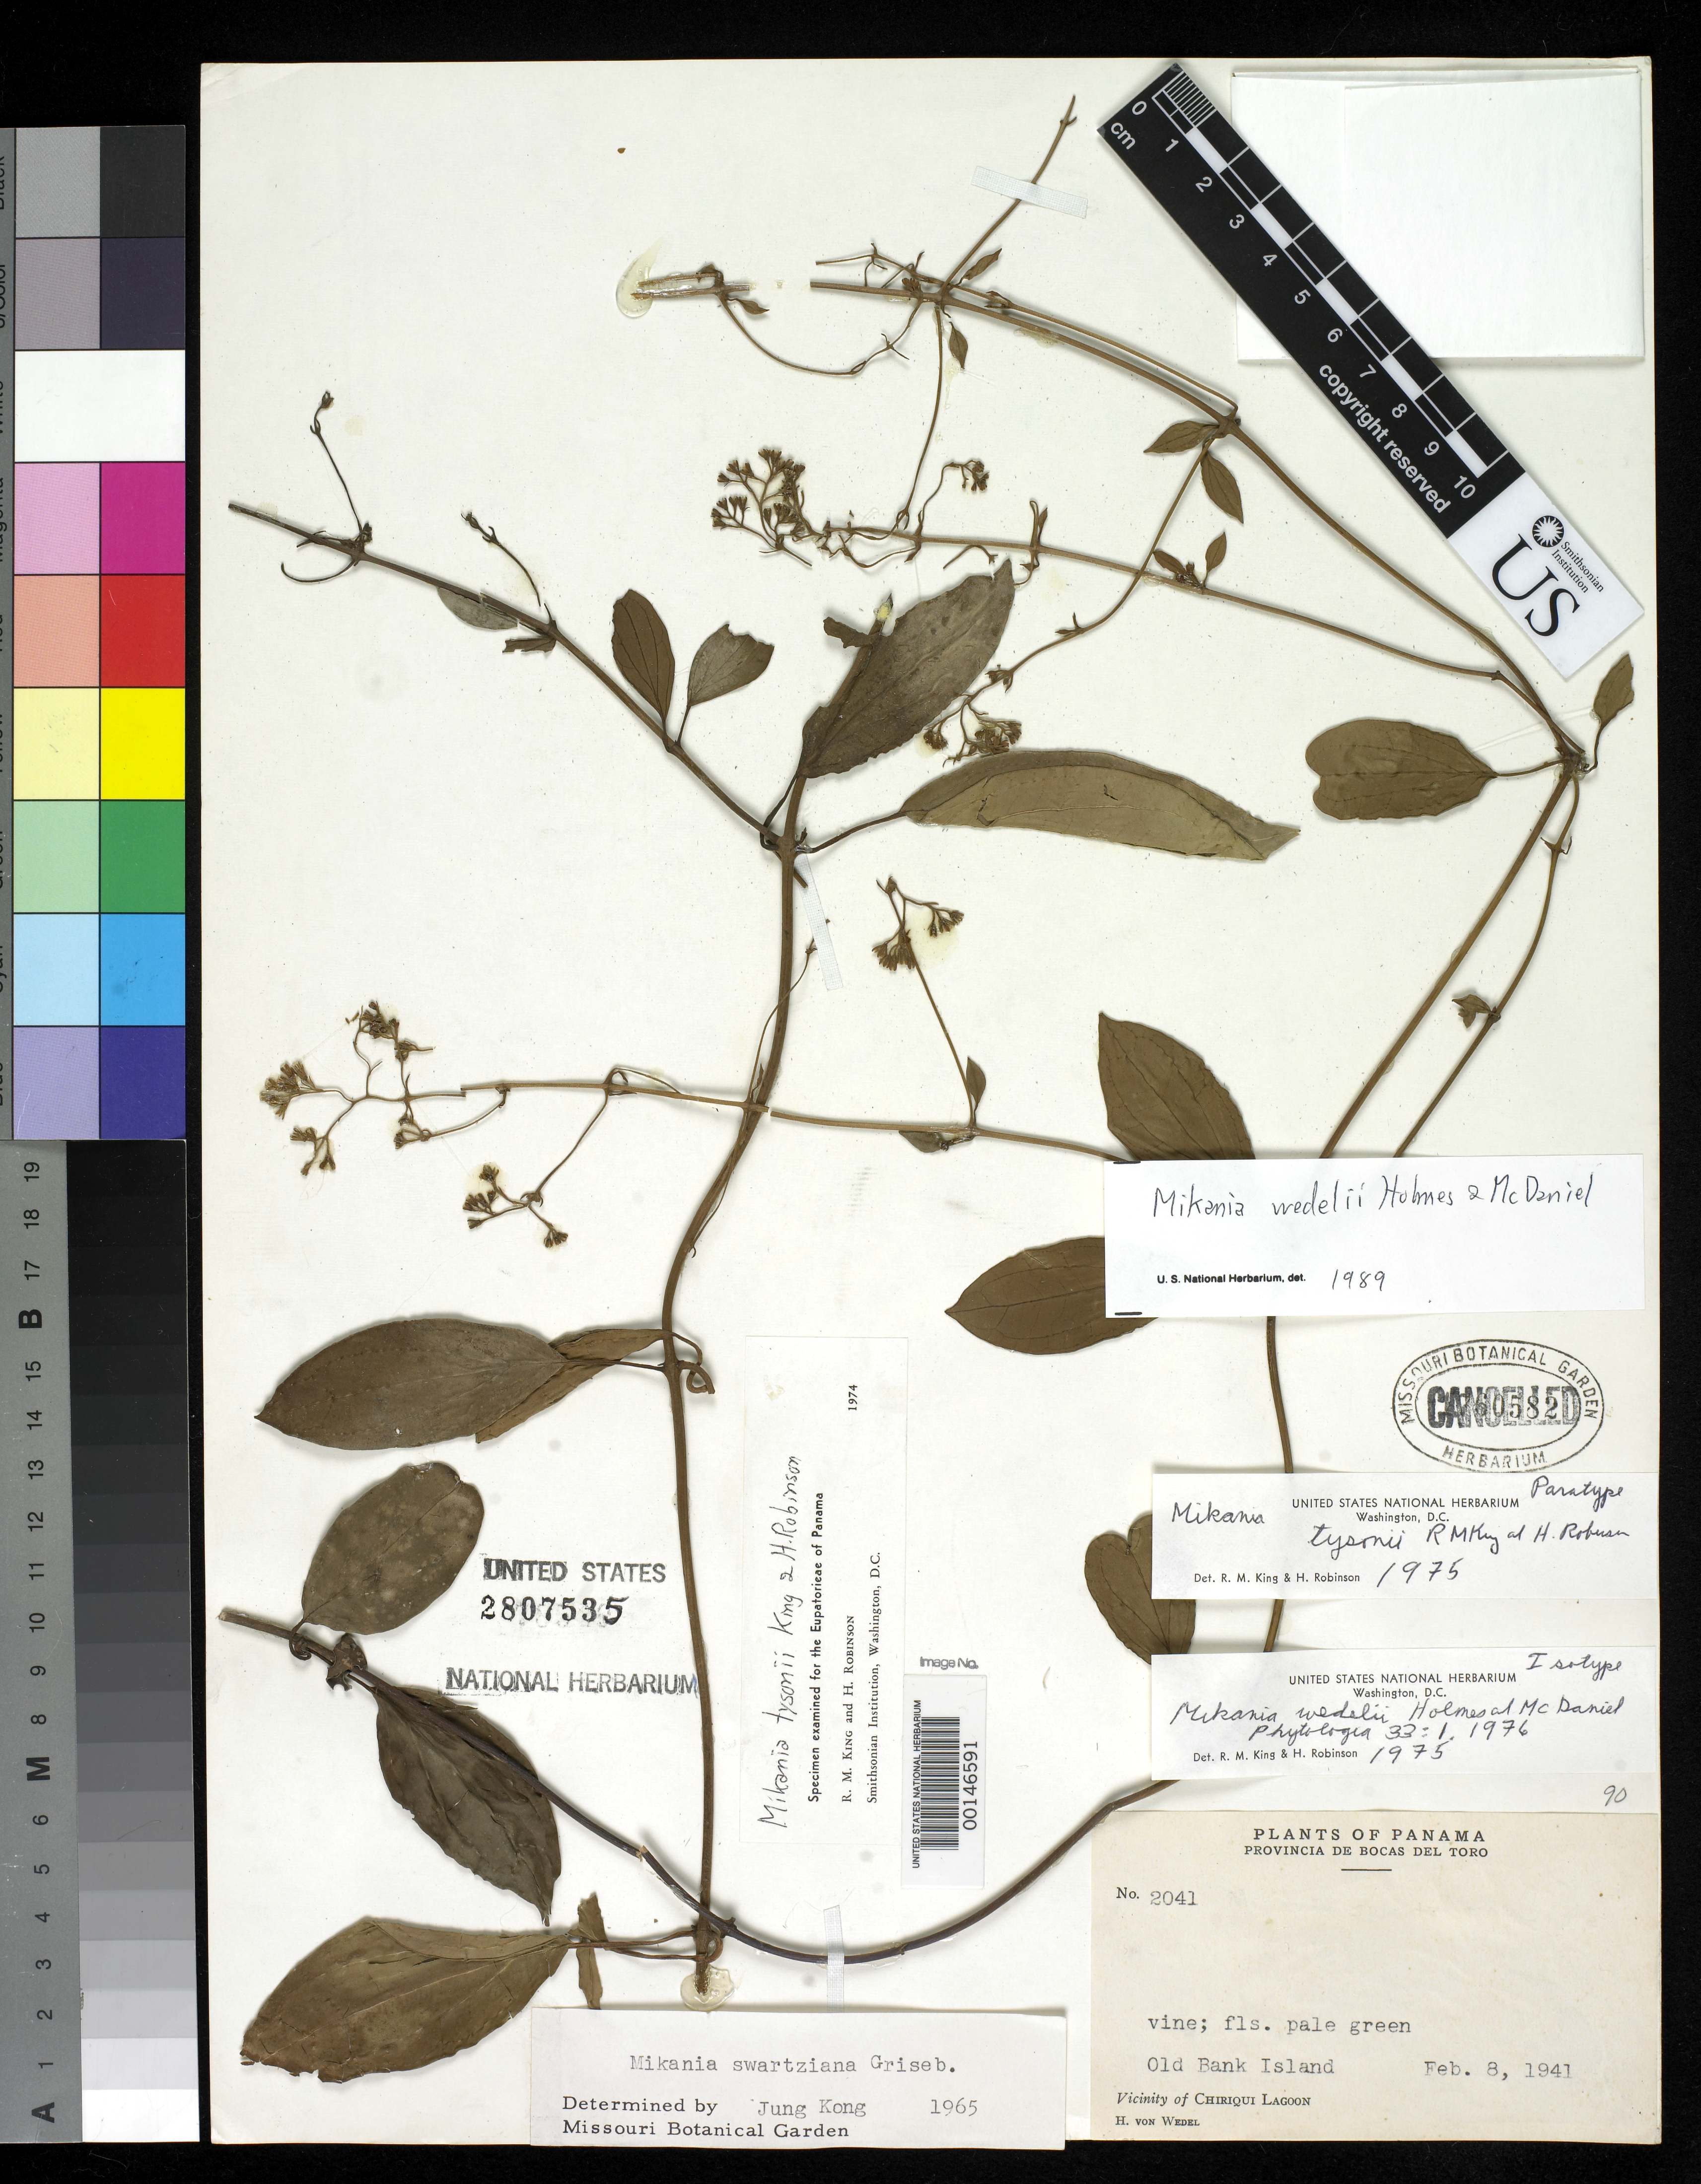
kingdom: Plantae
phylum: Tracheophyta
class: Magnoliopsida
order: Asterales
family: Asteraceae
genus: Mikania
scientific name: Mikania wedelii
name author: W.C. Holmes & McDaniel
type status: Isotype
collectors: H. von Wedel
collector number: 2041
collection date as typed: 08 Feb 1941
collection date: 1941-02-08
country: Panama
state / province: Bocas del Toro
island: Bastimentos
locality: Old Bank Island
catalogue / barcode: US 2807535